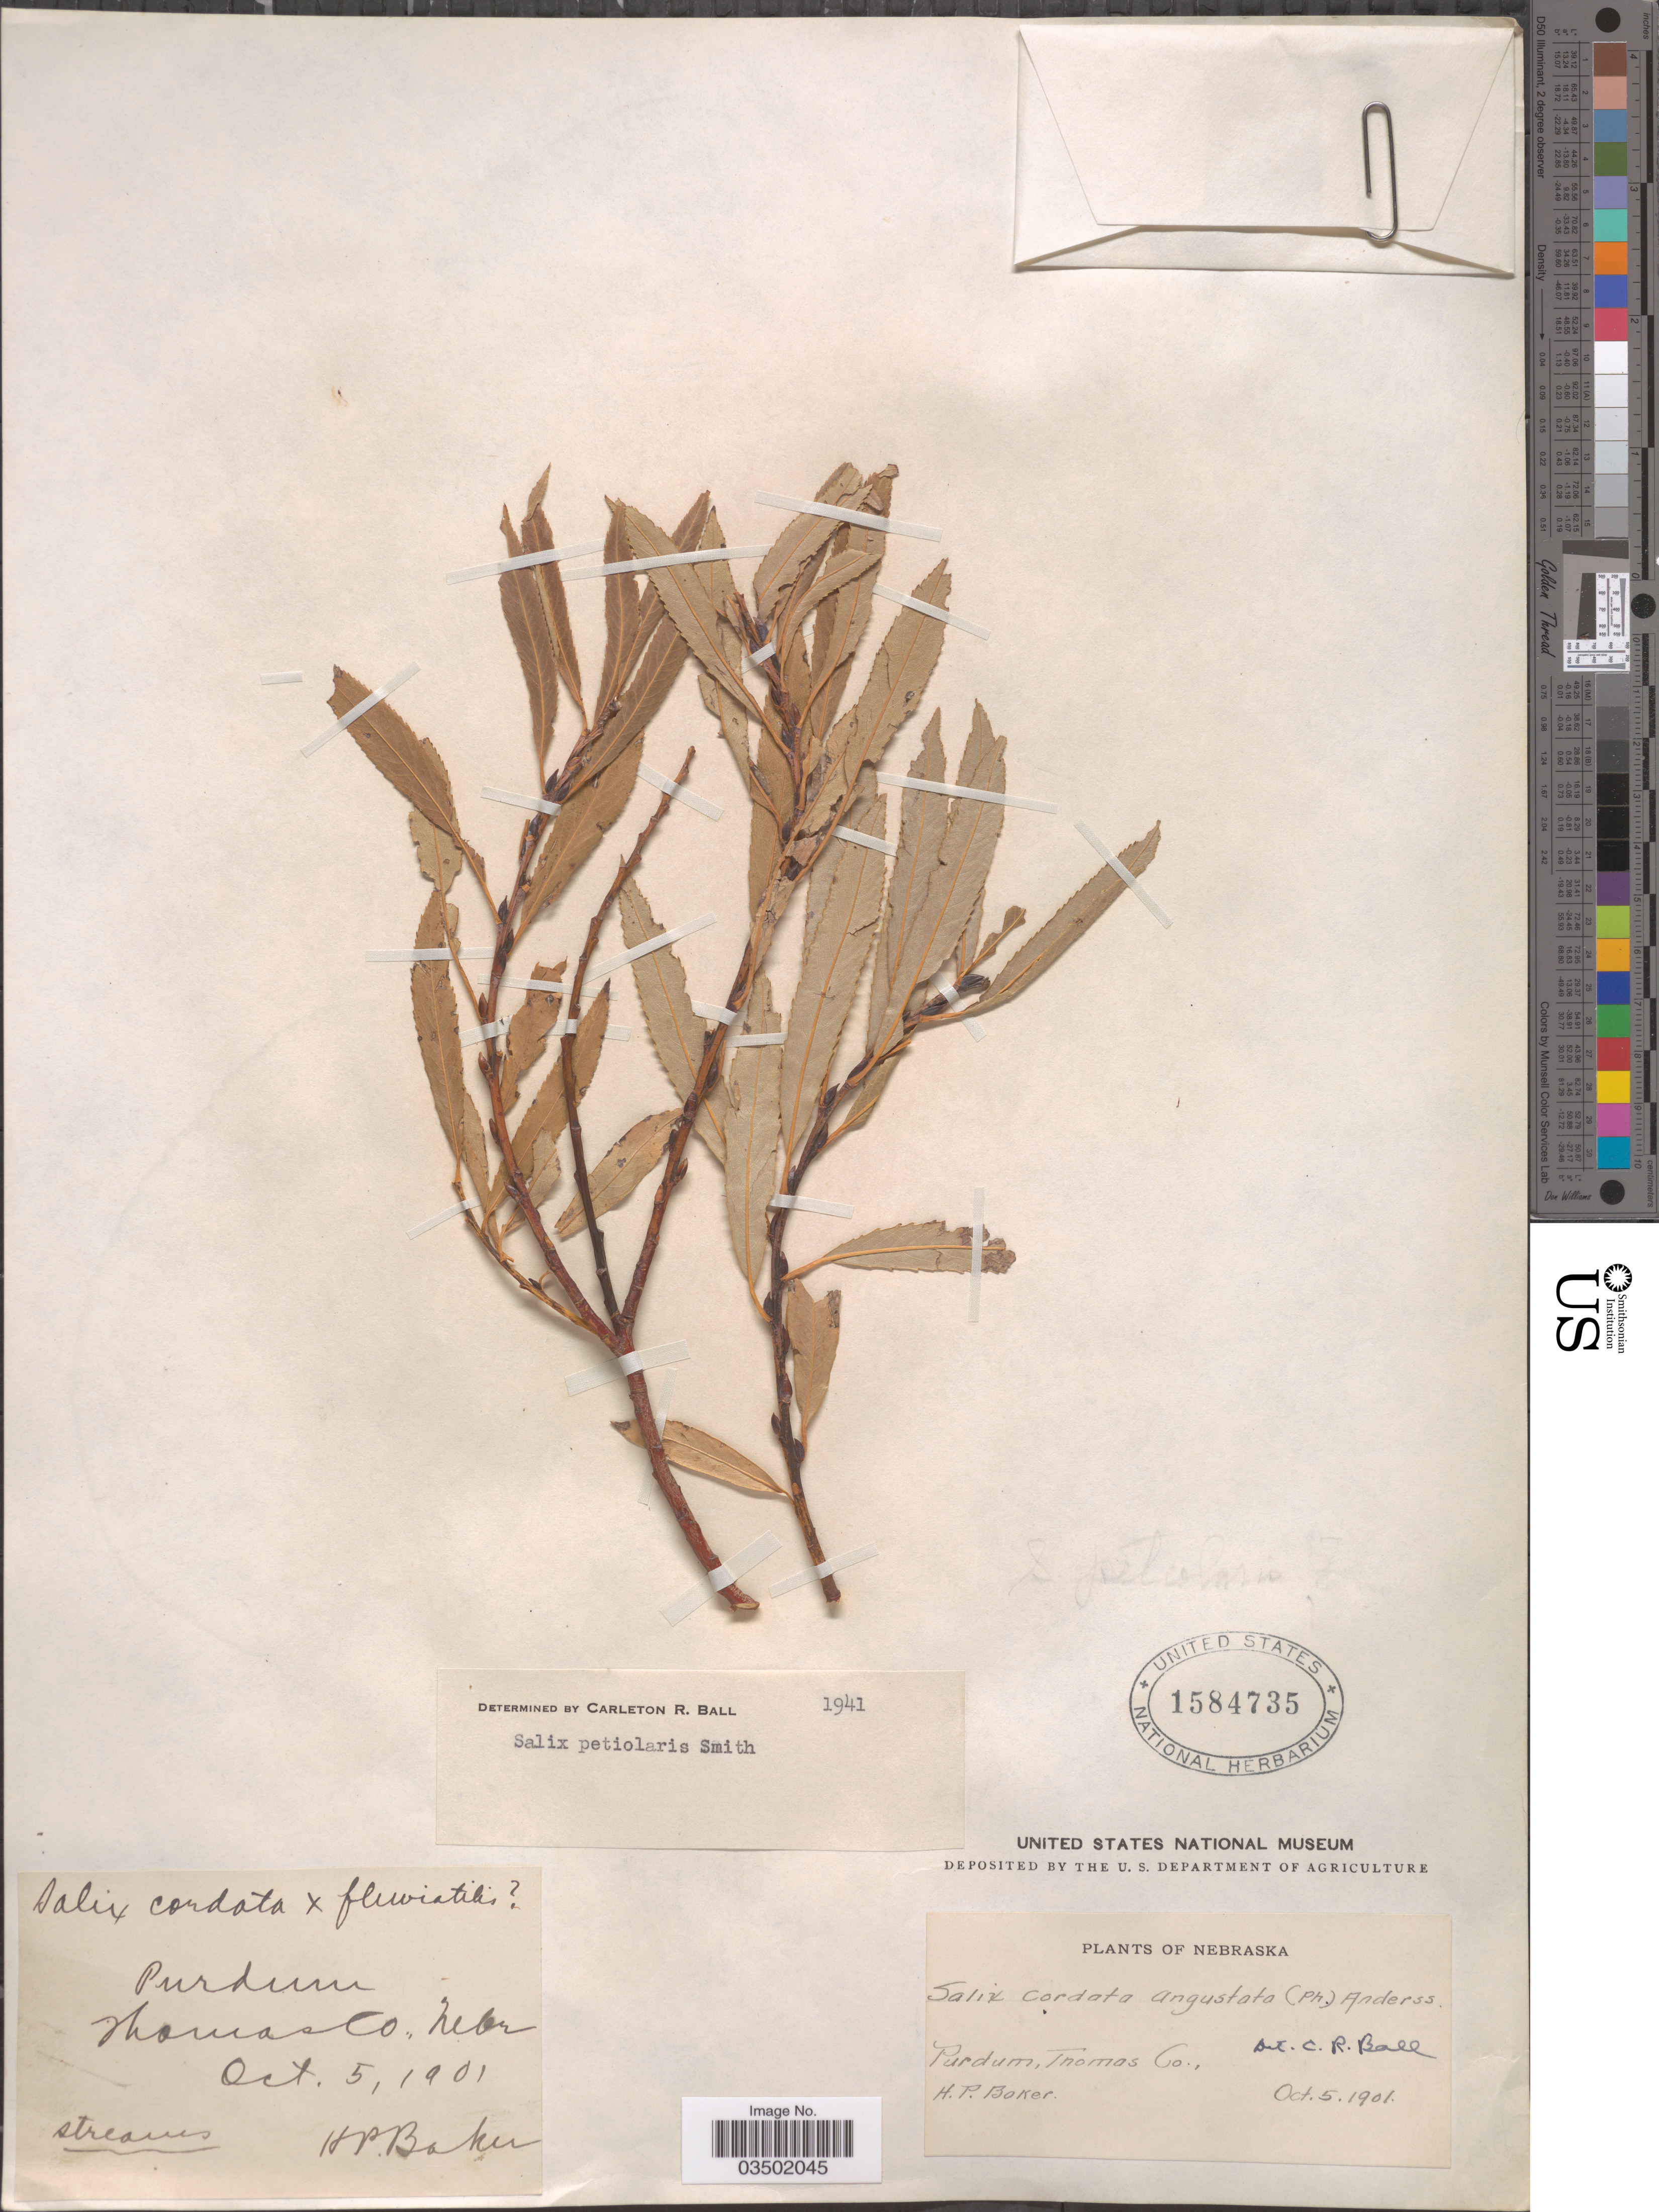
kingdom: Plantae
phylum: Tracheophyta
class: Magnoliopsida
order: Malpighiales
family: Salicaceae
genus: Salix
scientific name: Salix petiolaris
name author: Sm.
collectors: H. P. Baker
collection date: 1901-10-05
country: United States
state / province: Nebraska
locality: Purdum, Thomas Co.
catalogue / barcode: US 1584735